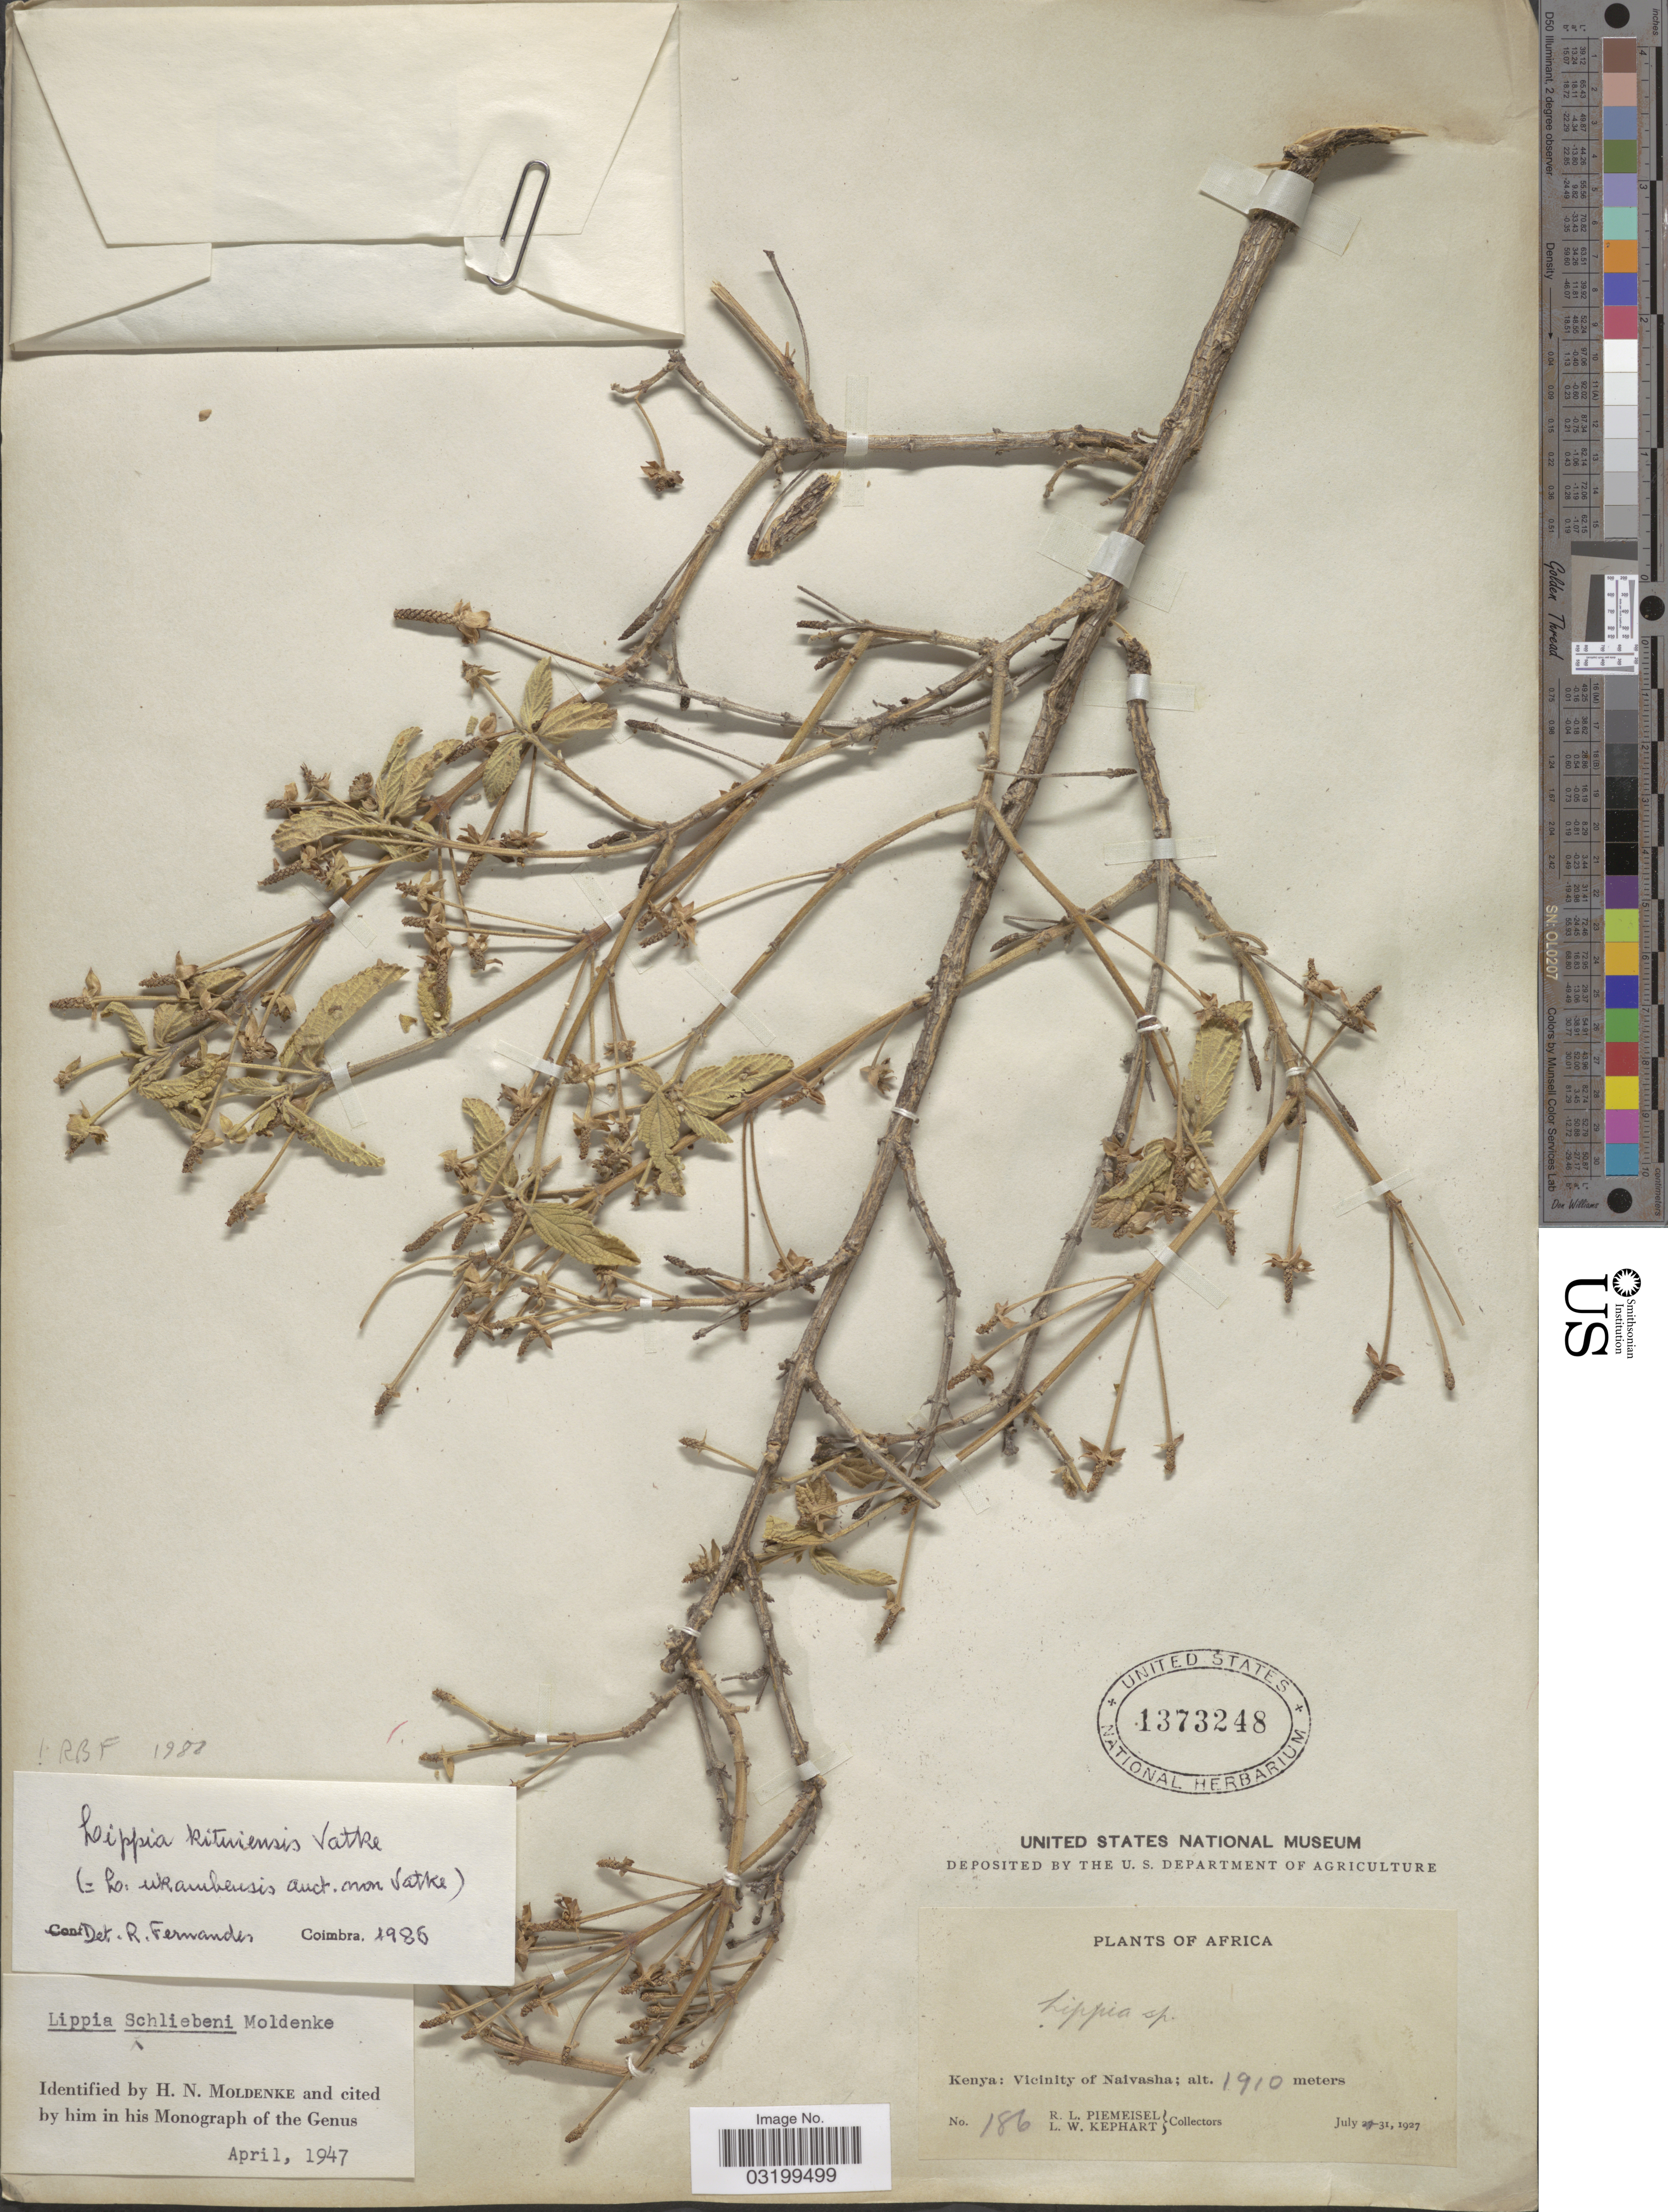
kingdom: Plantae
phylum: Tracheophyta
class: Magnoliopsida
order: Lamiales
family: Verbenaceae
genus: Lippia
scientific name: Lippia kituiensis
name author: Vatke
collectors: R. L. Piemeisel & L. W. Kephart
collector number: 186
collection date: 1927-07-31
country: Kenya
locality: Vicinity of Naivasha.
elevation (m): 1910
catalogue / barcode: US 1373248